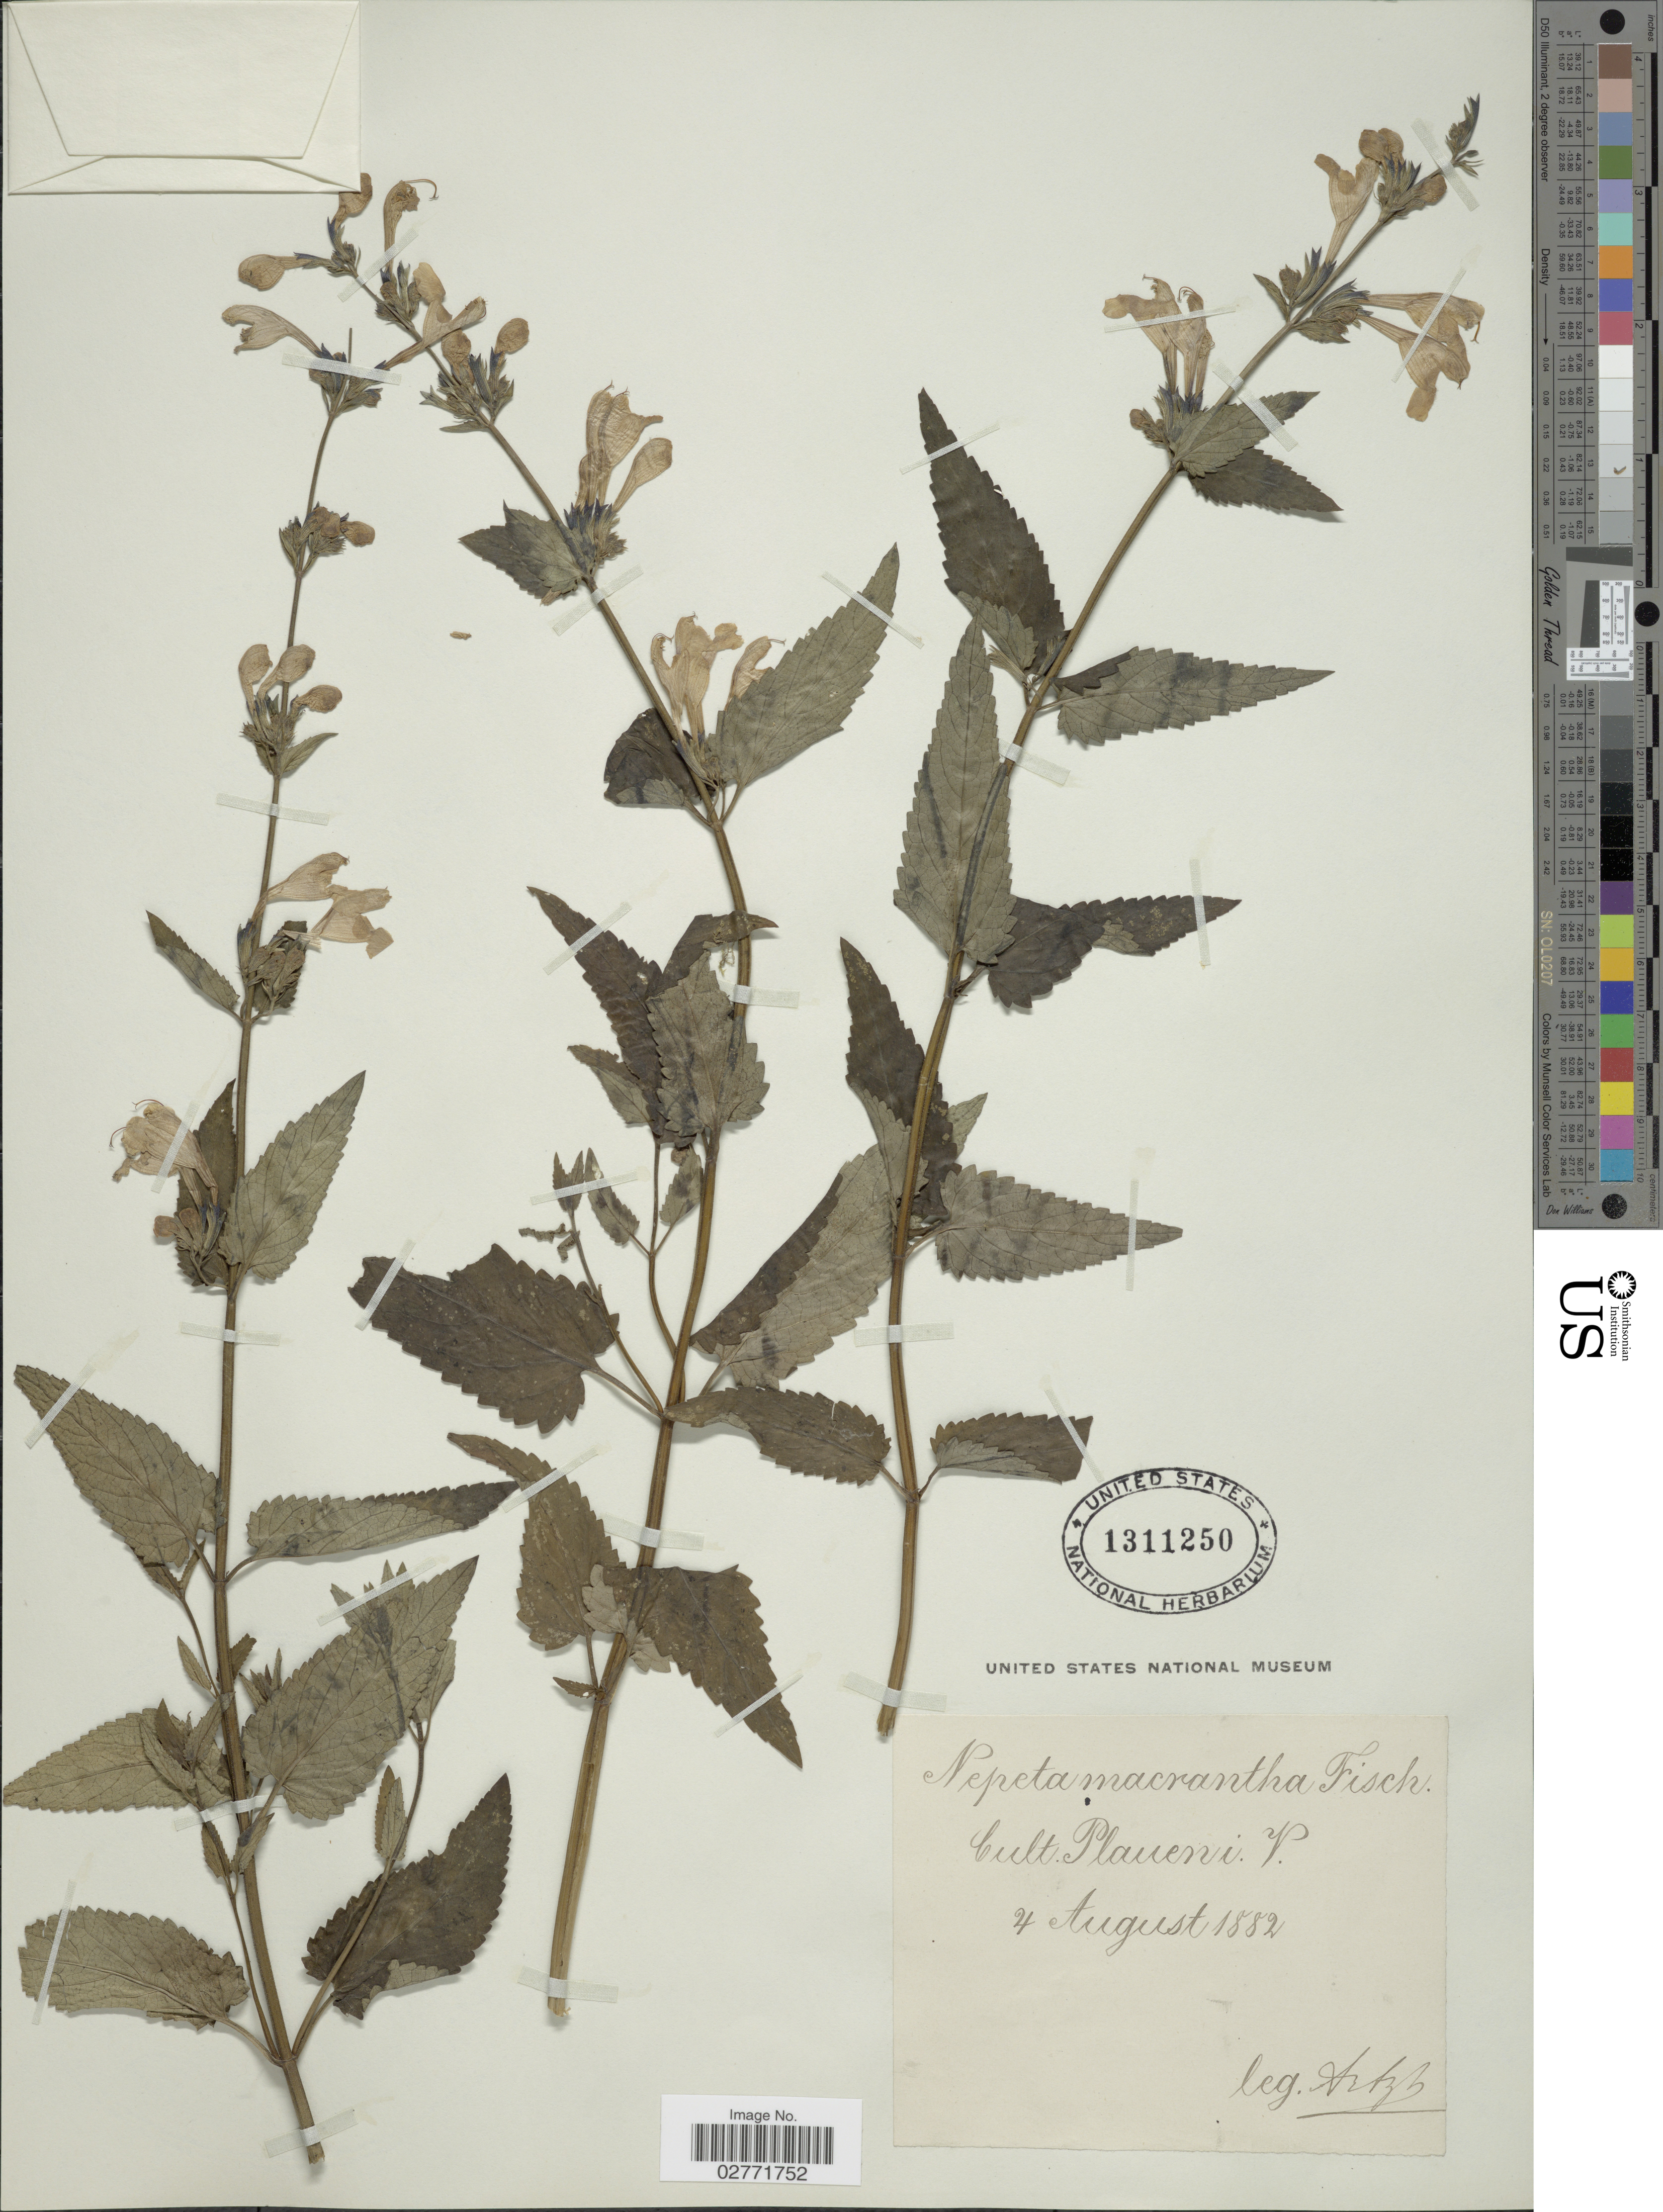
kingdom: Plantae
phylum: Tracheophyta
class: Magnoliopsida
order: Lamiales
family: Lamiaceae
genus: Nepeta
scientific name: Nepeta macrantha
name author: Fisch.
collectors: -. Artzb.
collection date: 1882-08-04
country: Germany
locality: Cult. Plaueni V.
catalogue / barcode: US 1311250